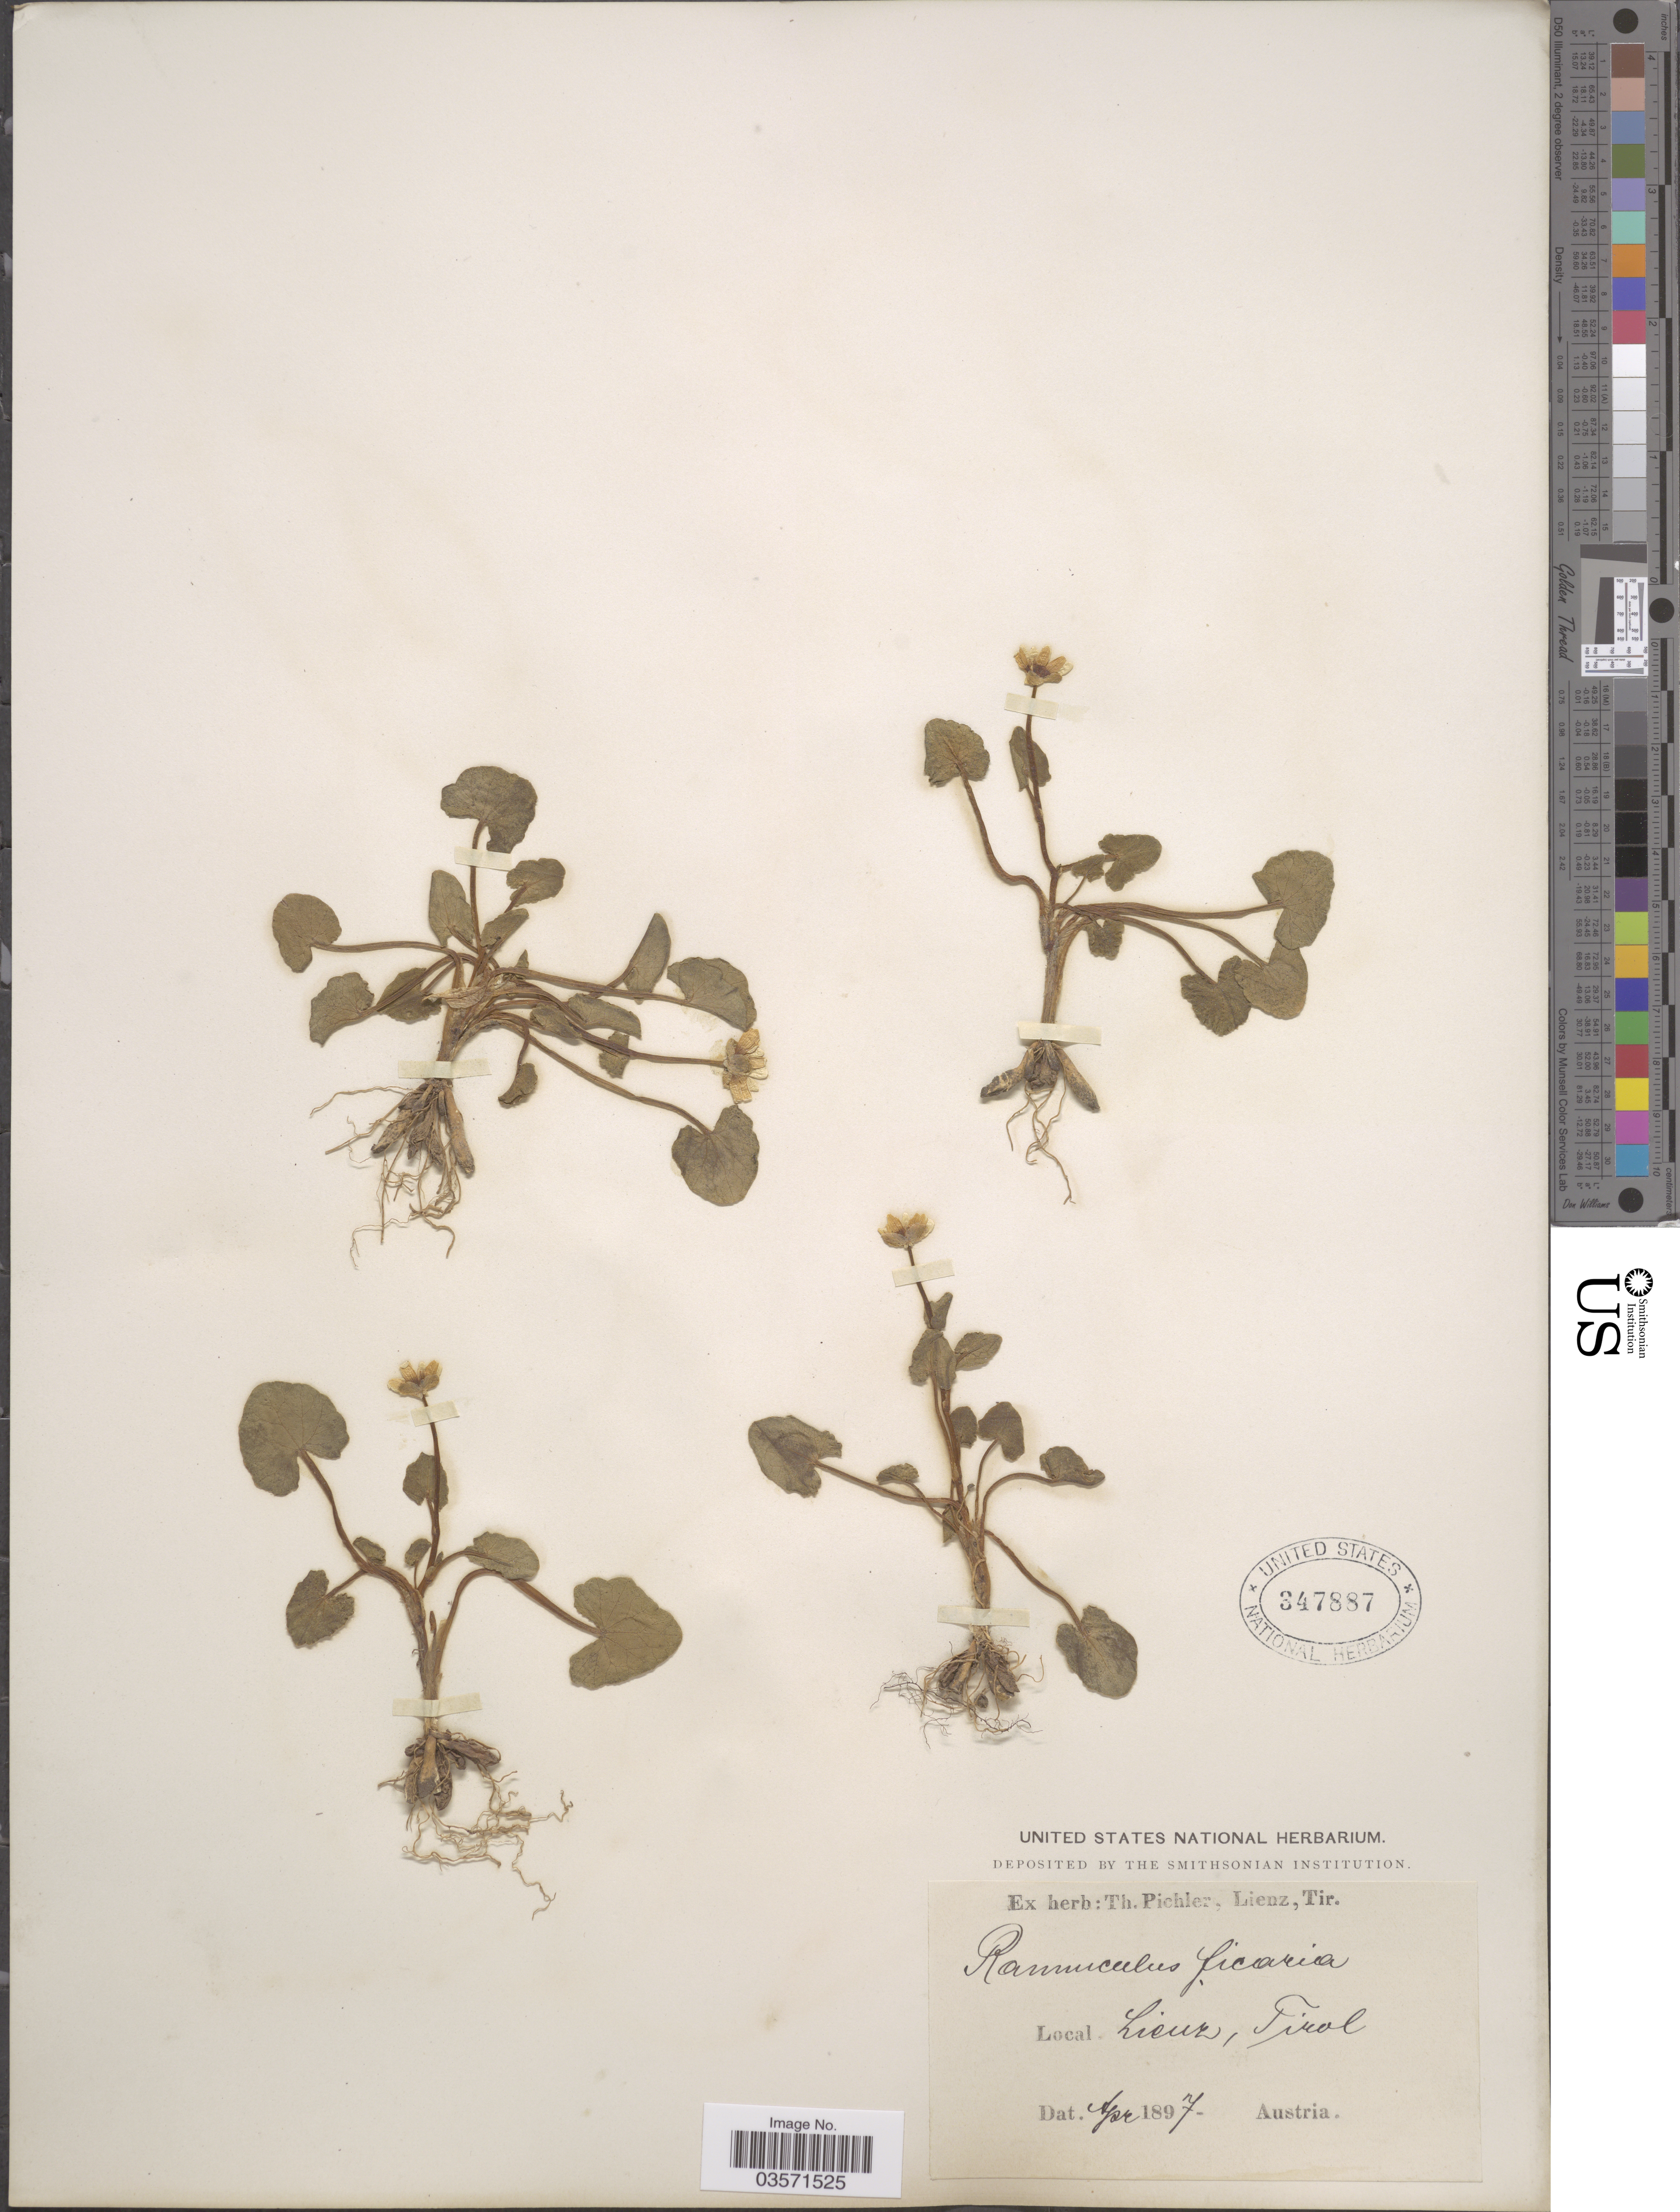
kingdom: Plantae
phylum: Tracheophyta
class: Magnoliopsida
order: Ranunculales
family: Ranunculaceae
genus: Ficaria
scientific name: Ficaria verna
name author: Huds.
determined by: Strong, M. T., (US), Smithsonian Institution - National Museum of Natural History (UNITED STATES)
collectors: ex herb. T. Pichler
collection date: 1897-04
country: Austria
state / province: Tirol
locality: Lienz.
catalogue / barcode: US 347887